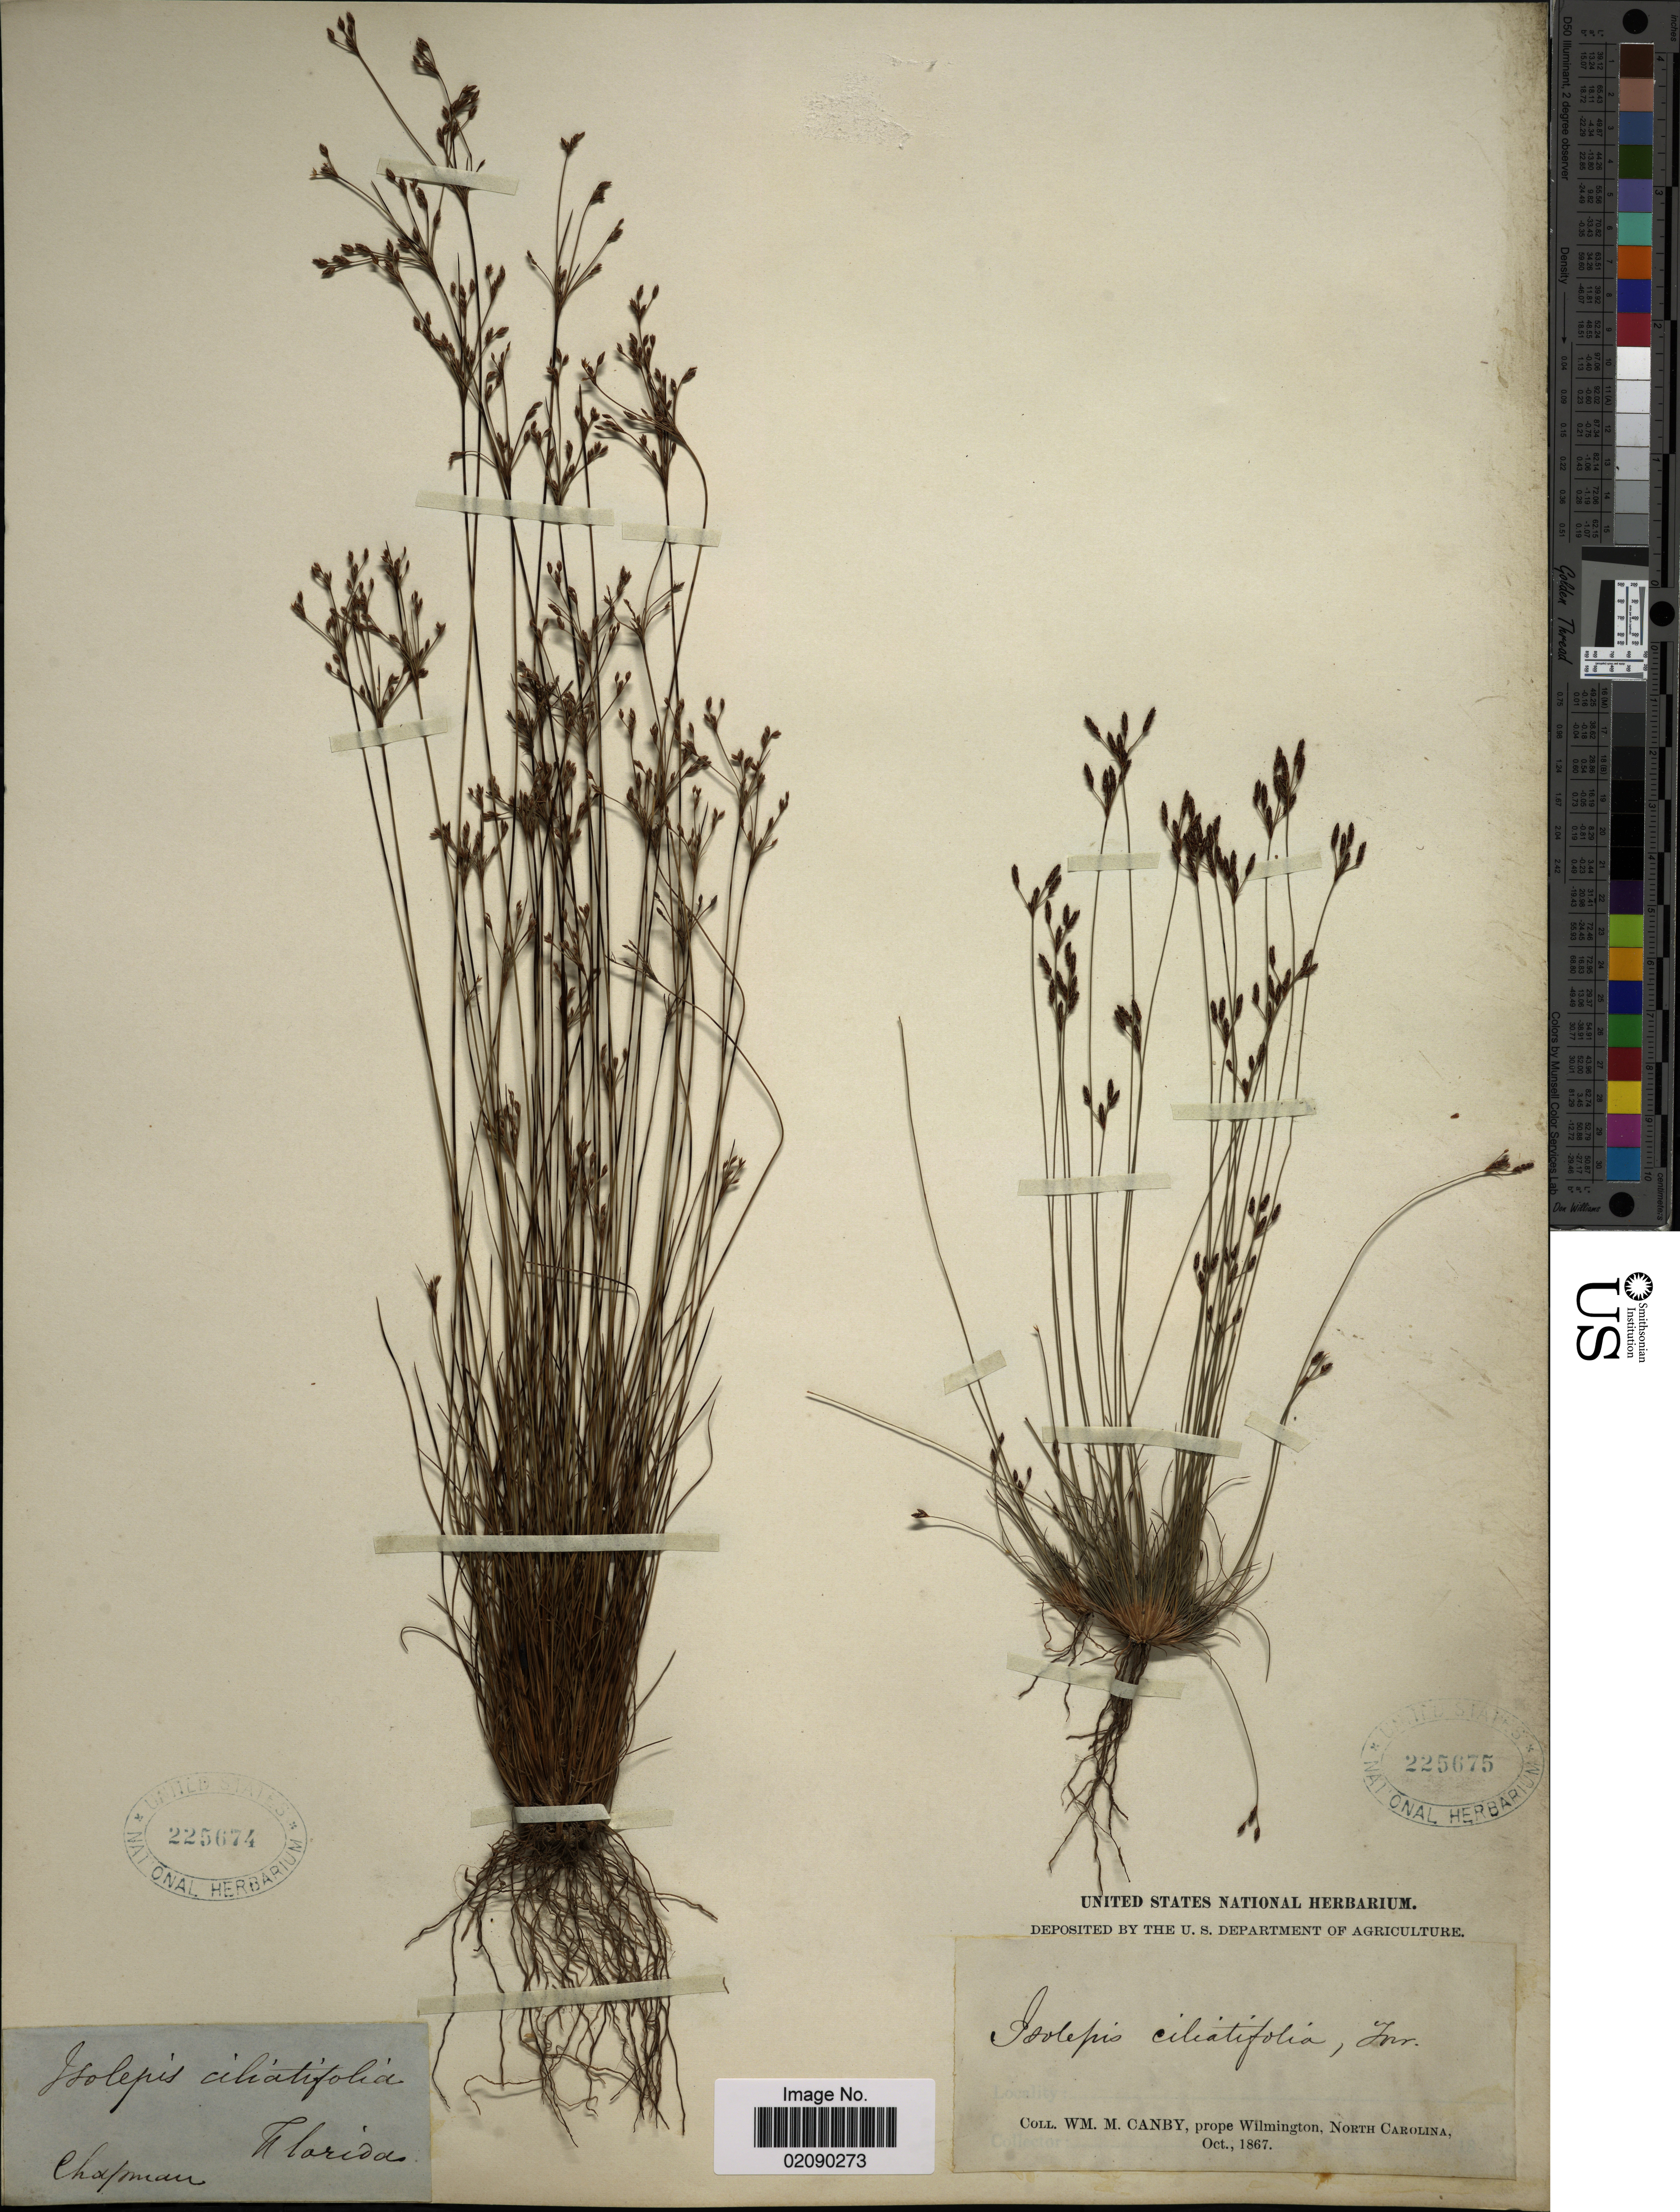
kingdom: Plantae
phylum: Tracheophyta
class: Liliopsida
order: Poales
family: Cyperaceae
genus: Bulbostylis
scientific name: Bulbostylis ciliatifolia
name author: (Elliott) Fernald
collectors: A. Chapman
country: United States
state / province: Florida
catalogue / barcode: US 225674-2